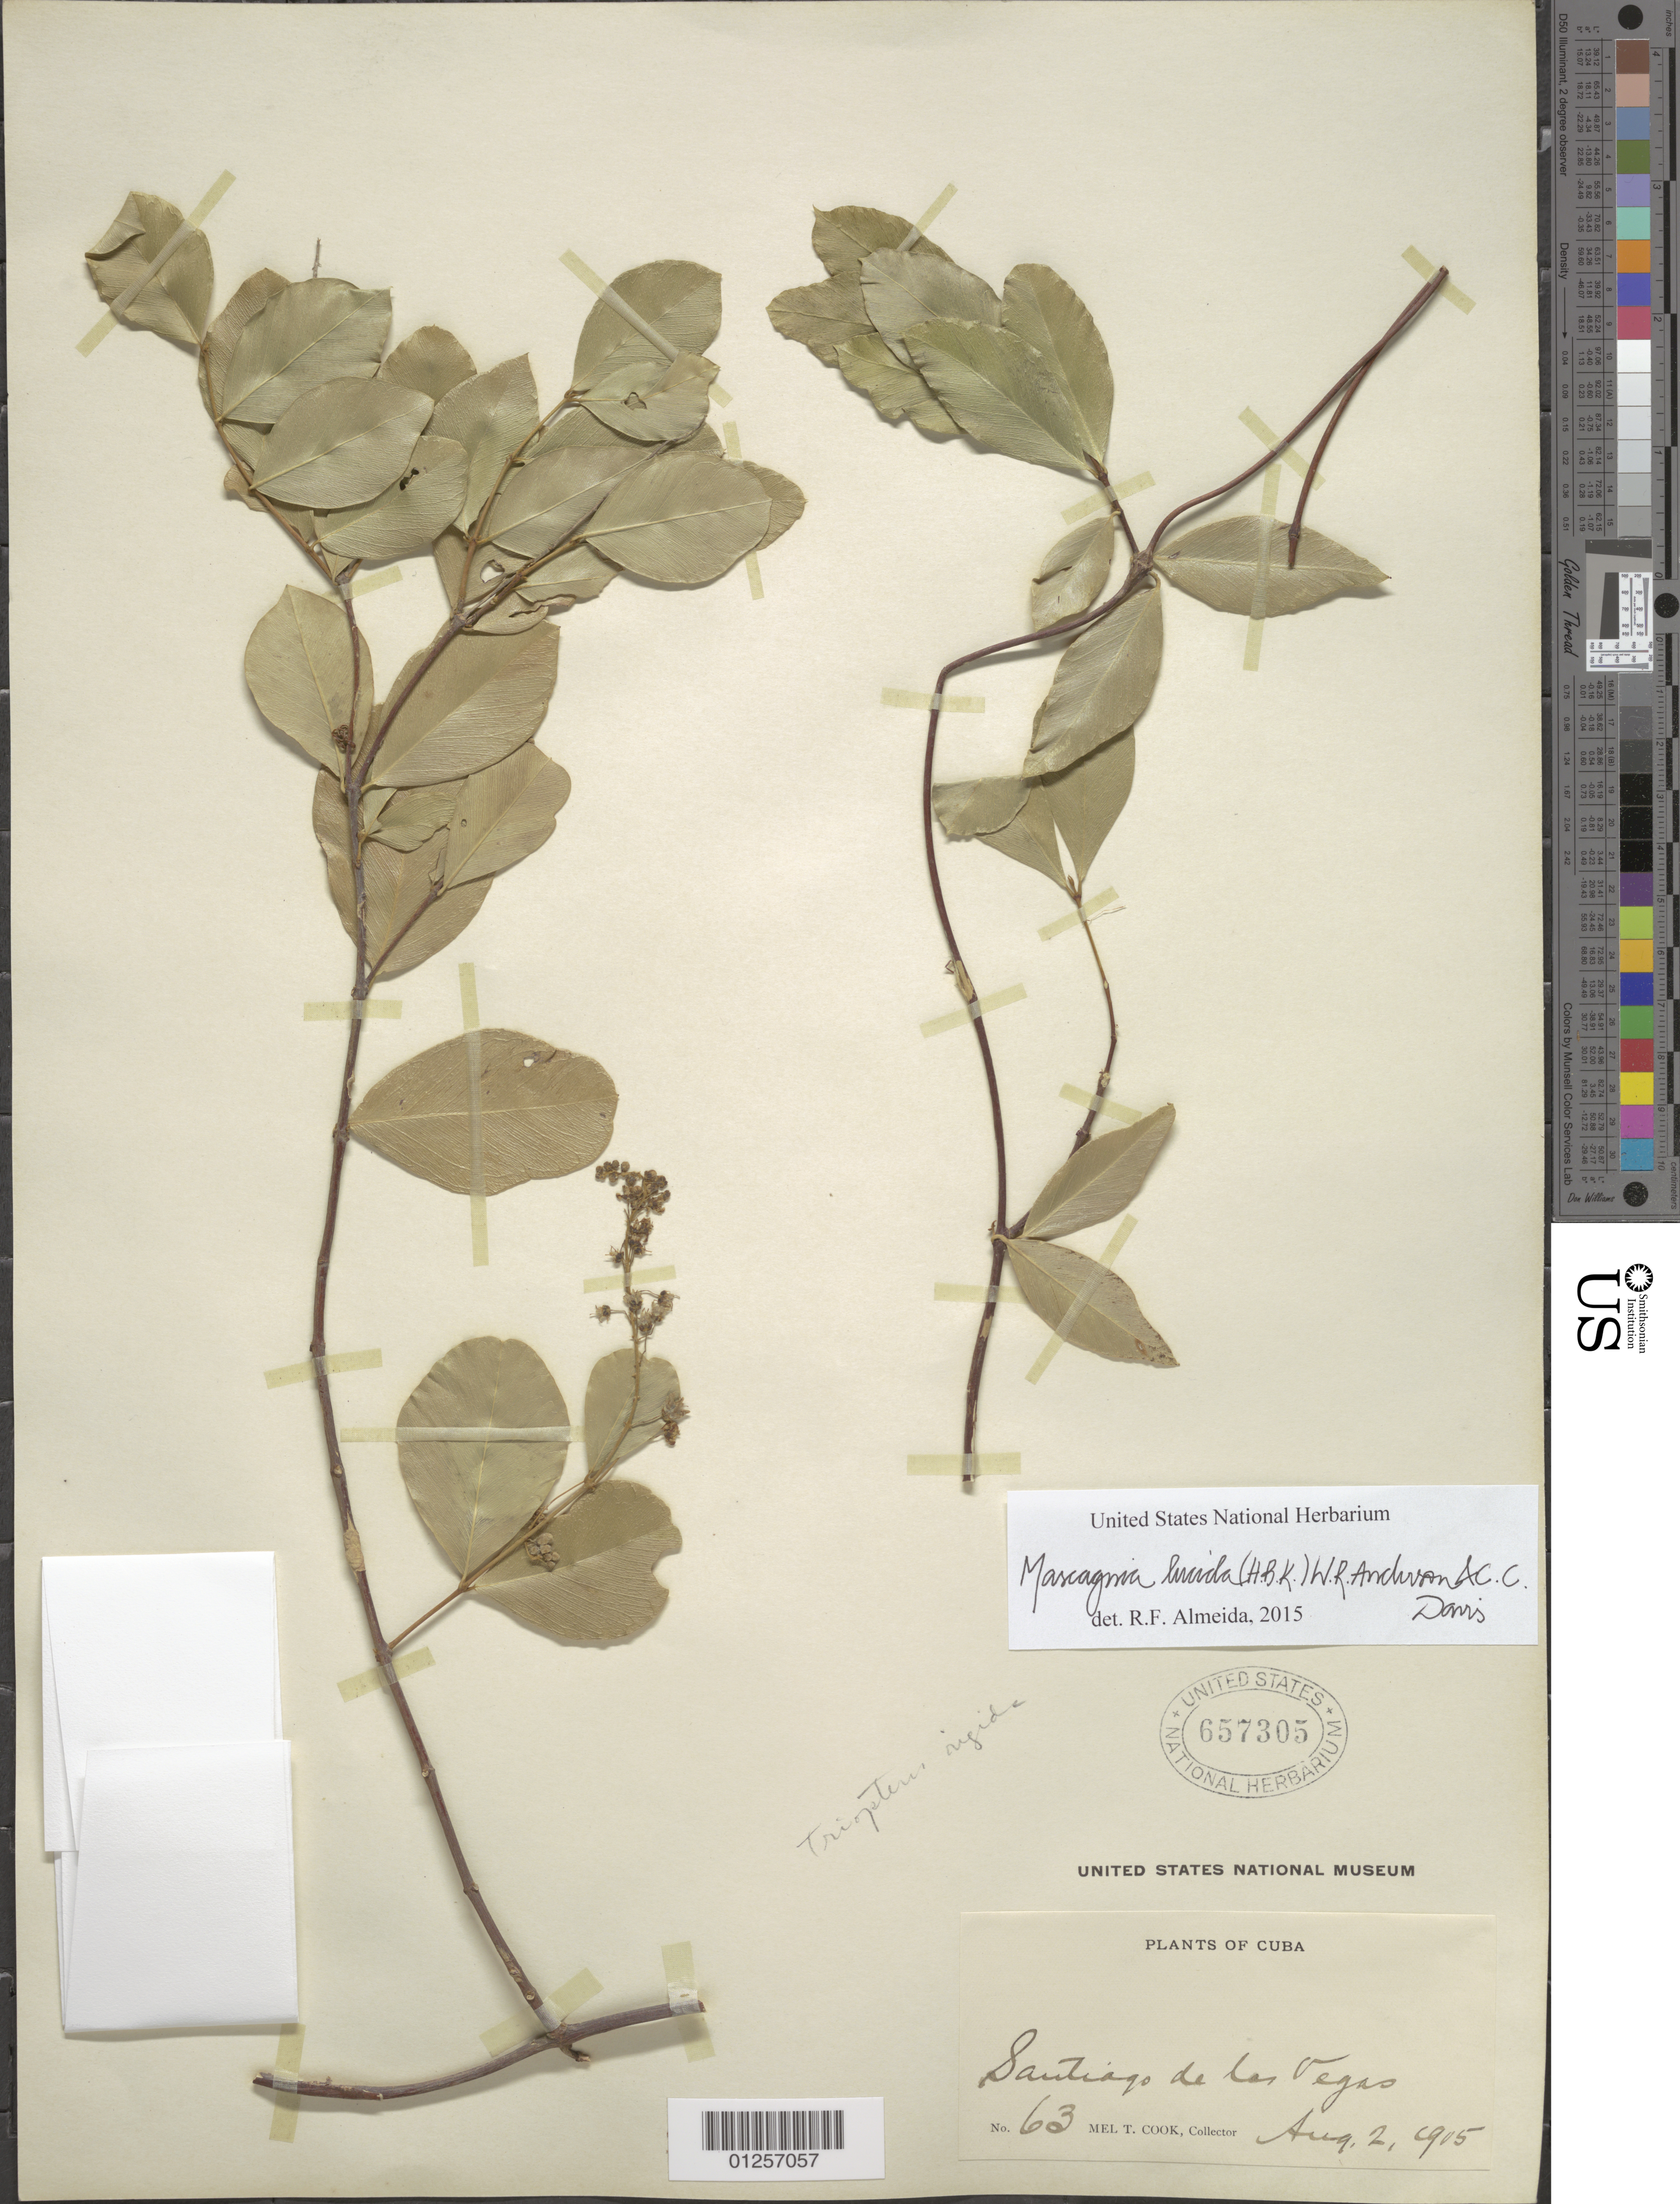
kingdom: Plantae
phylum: Tracheophyta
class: Magnoliopsida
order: Malpighiales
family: Malpighiaceae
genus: Mascagnia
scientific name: Mascagnia lucida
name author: (Kunth) W.R. Anderson & C. Davis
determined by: De Almeida, R. F., (HUEFS), Universidade Estadual de Feira de Santana (BRAZIL)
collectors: M. T. Cook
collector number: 63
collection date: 1905-08-02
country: Cuba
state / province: La Habana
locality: Santiago de las Vegas.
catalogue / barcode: US 657305